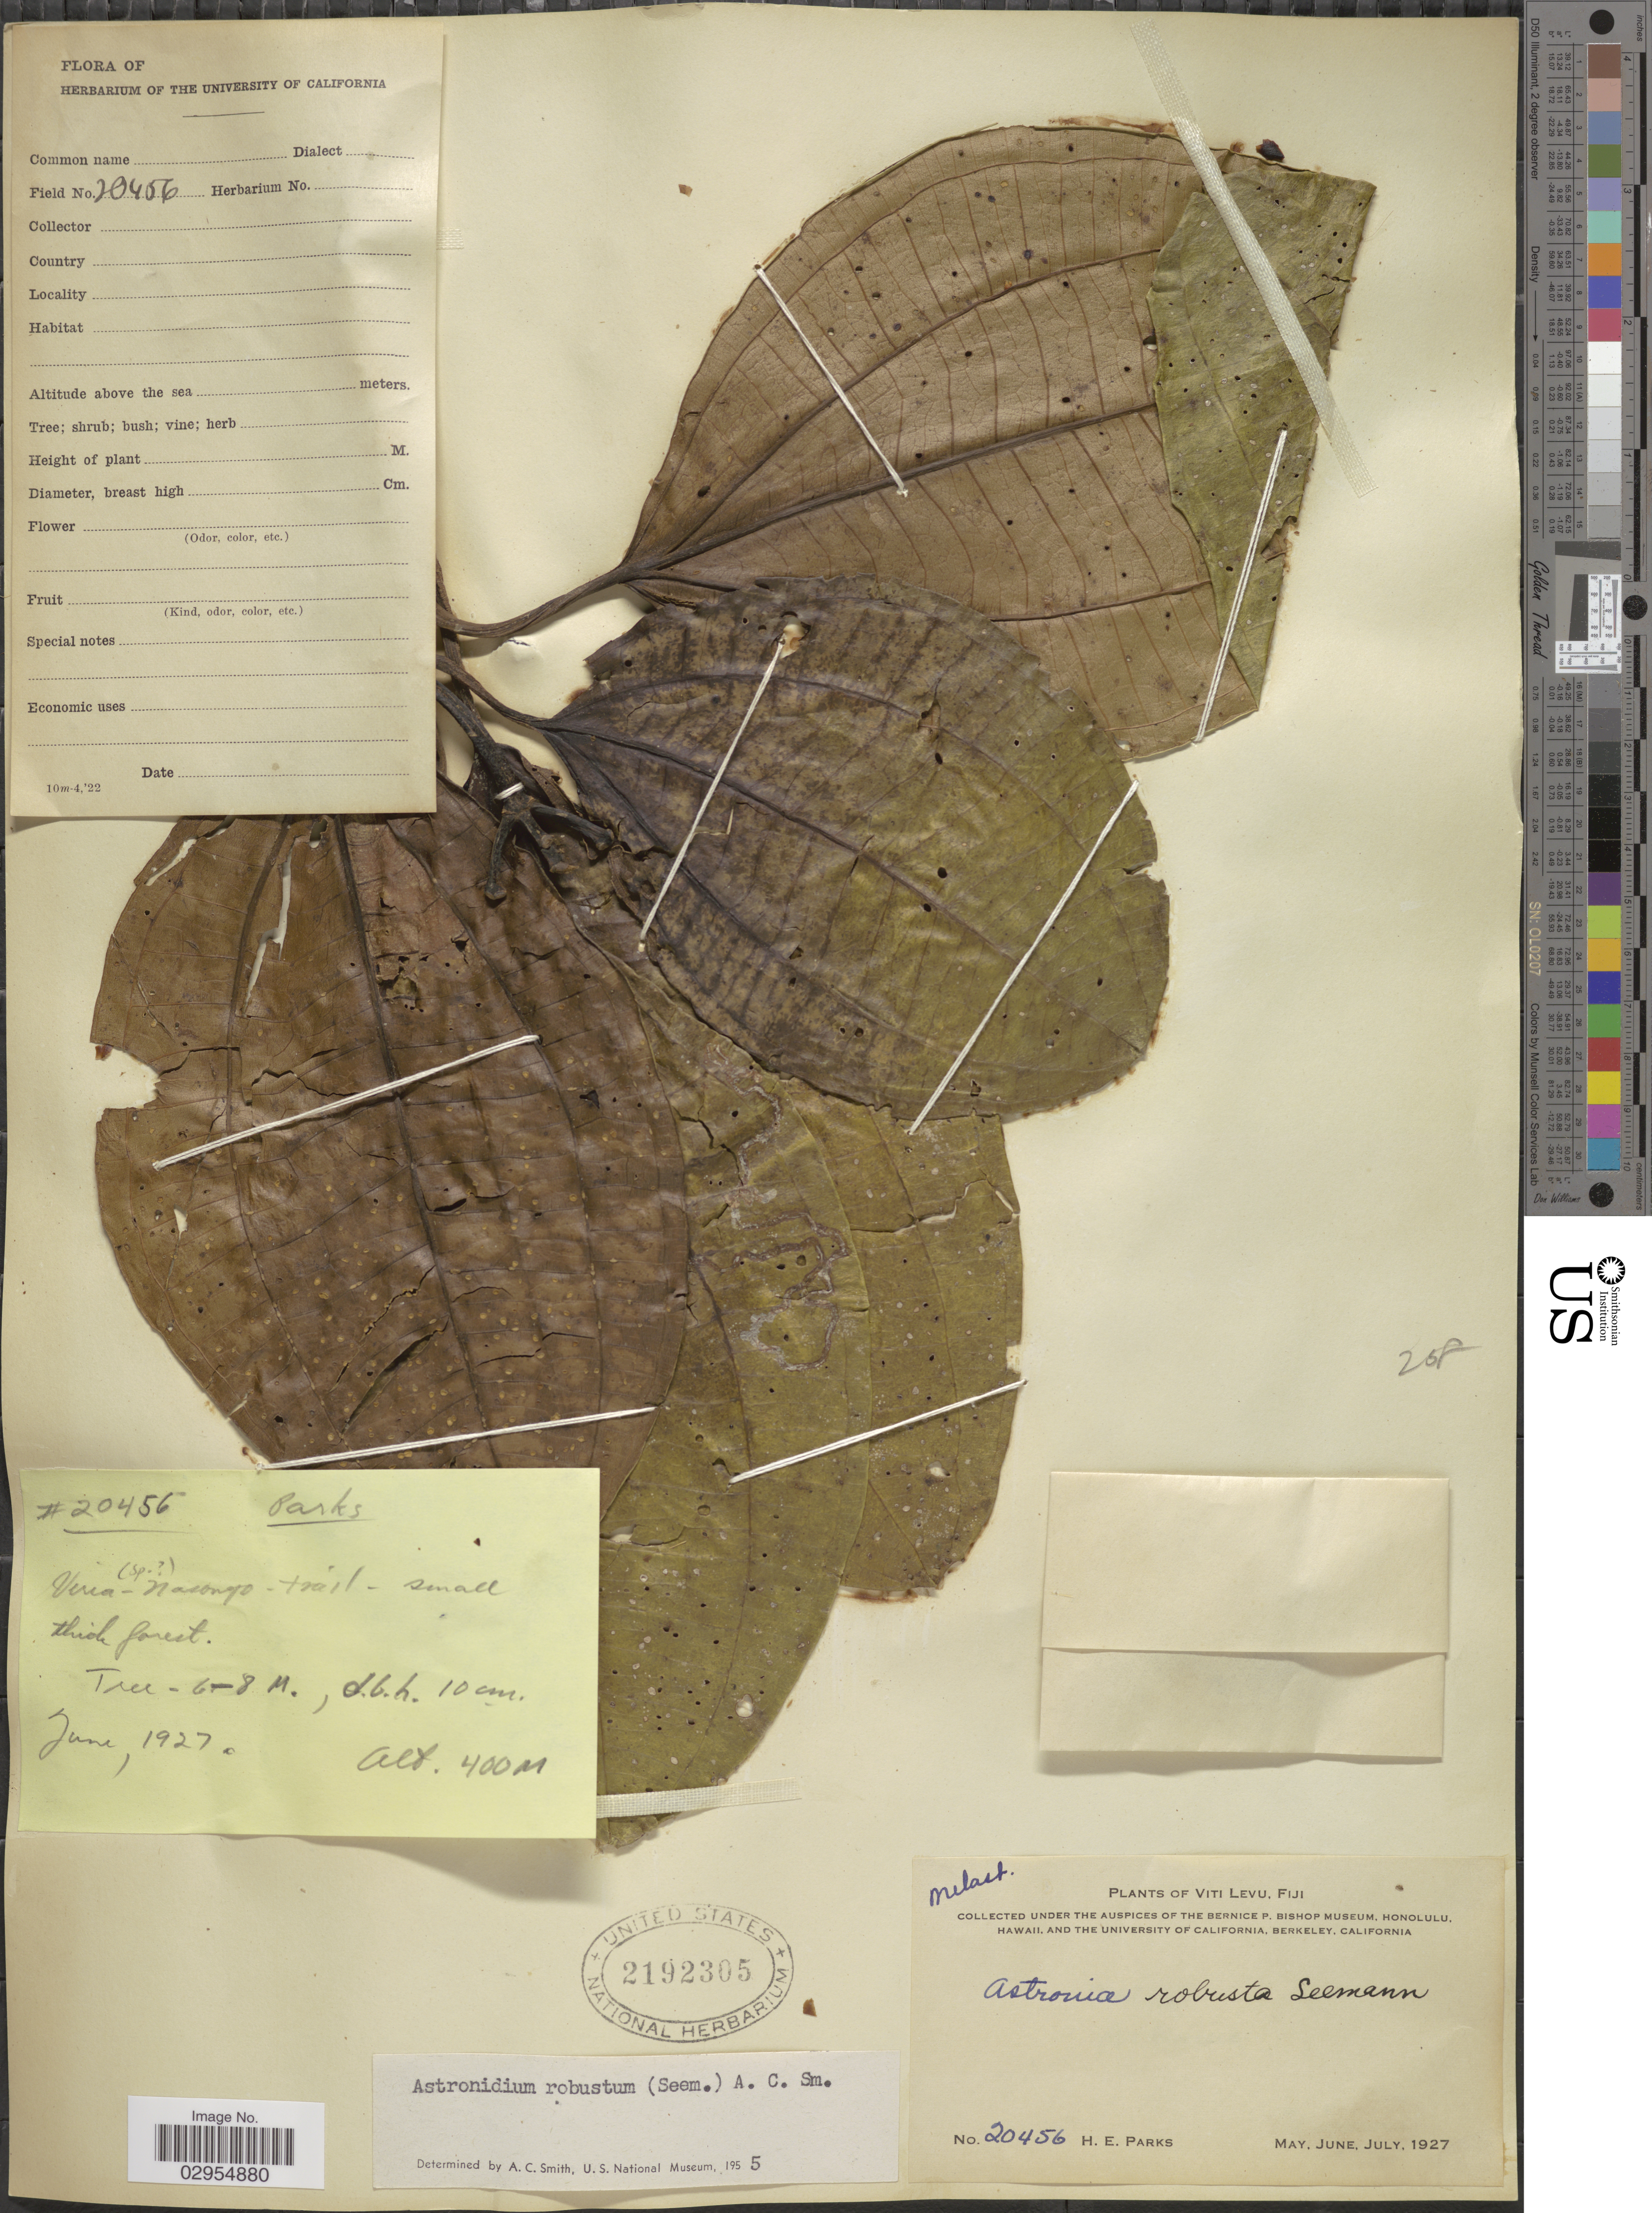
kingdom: Plantae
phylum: Tracheophyta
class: Magnoliopsida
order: Myrtales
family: Melastomataceae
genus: Astronidium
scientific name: Astronidium robustum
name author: (Seem.) A.C. Sm.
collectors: H. E. Parks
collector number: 20456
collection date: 1927-06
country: Fiji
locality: Viti Levu. Veria [interpreted]-Nasongo trail.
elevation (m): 400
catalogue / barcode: US 2192305